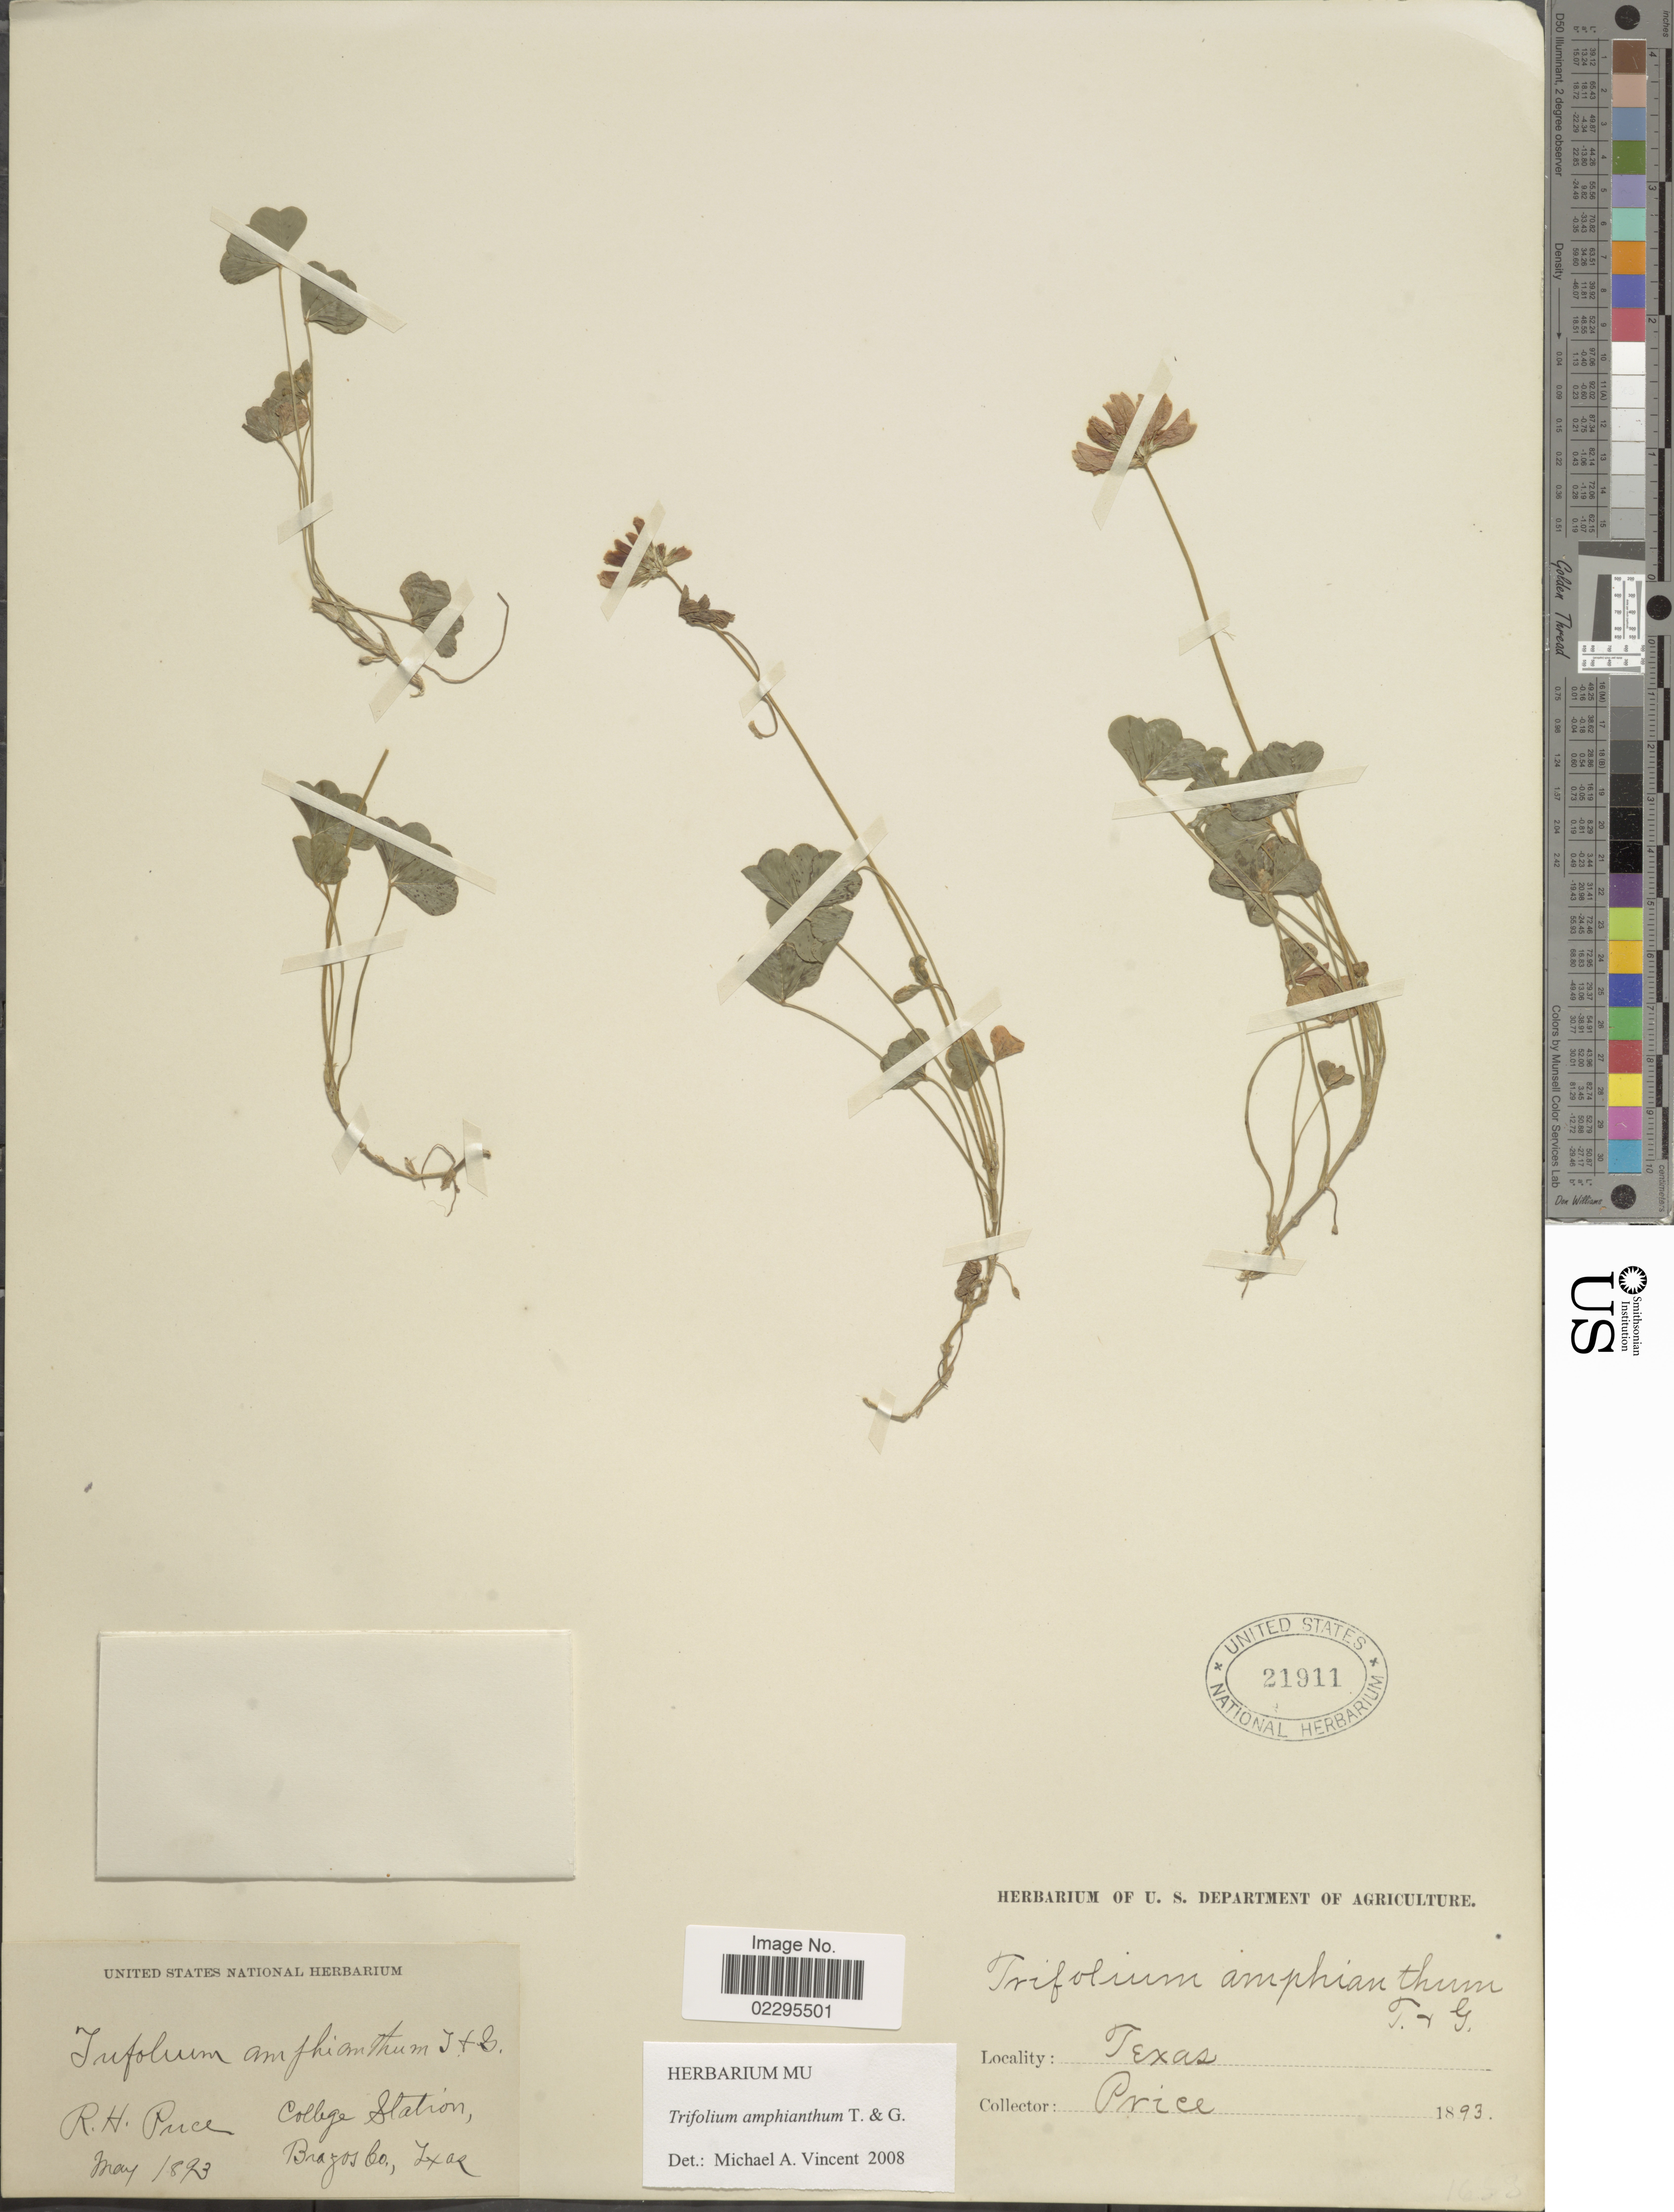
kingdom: Plantae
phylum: Tracheophyta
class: Magnoliopsida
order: Fabales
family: Fabaceae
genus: Trifolium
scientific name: Trifolium amphianthum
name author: Torr. & A. Gray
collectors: R. Price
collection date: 1893-03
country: United States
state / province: Texas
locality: College Station, Brazos Co.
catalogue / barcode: US 21911